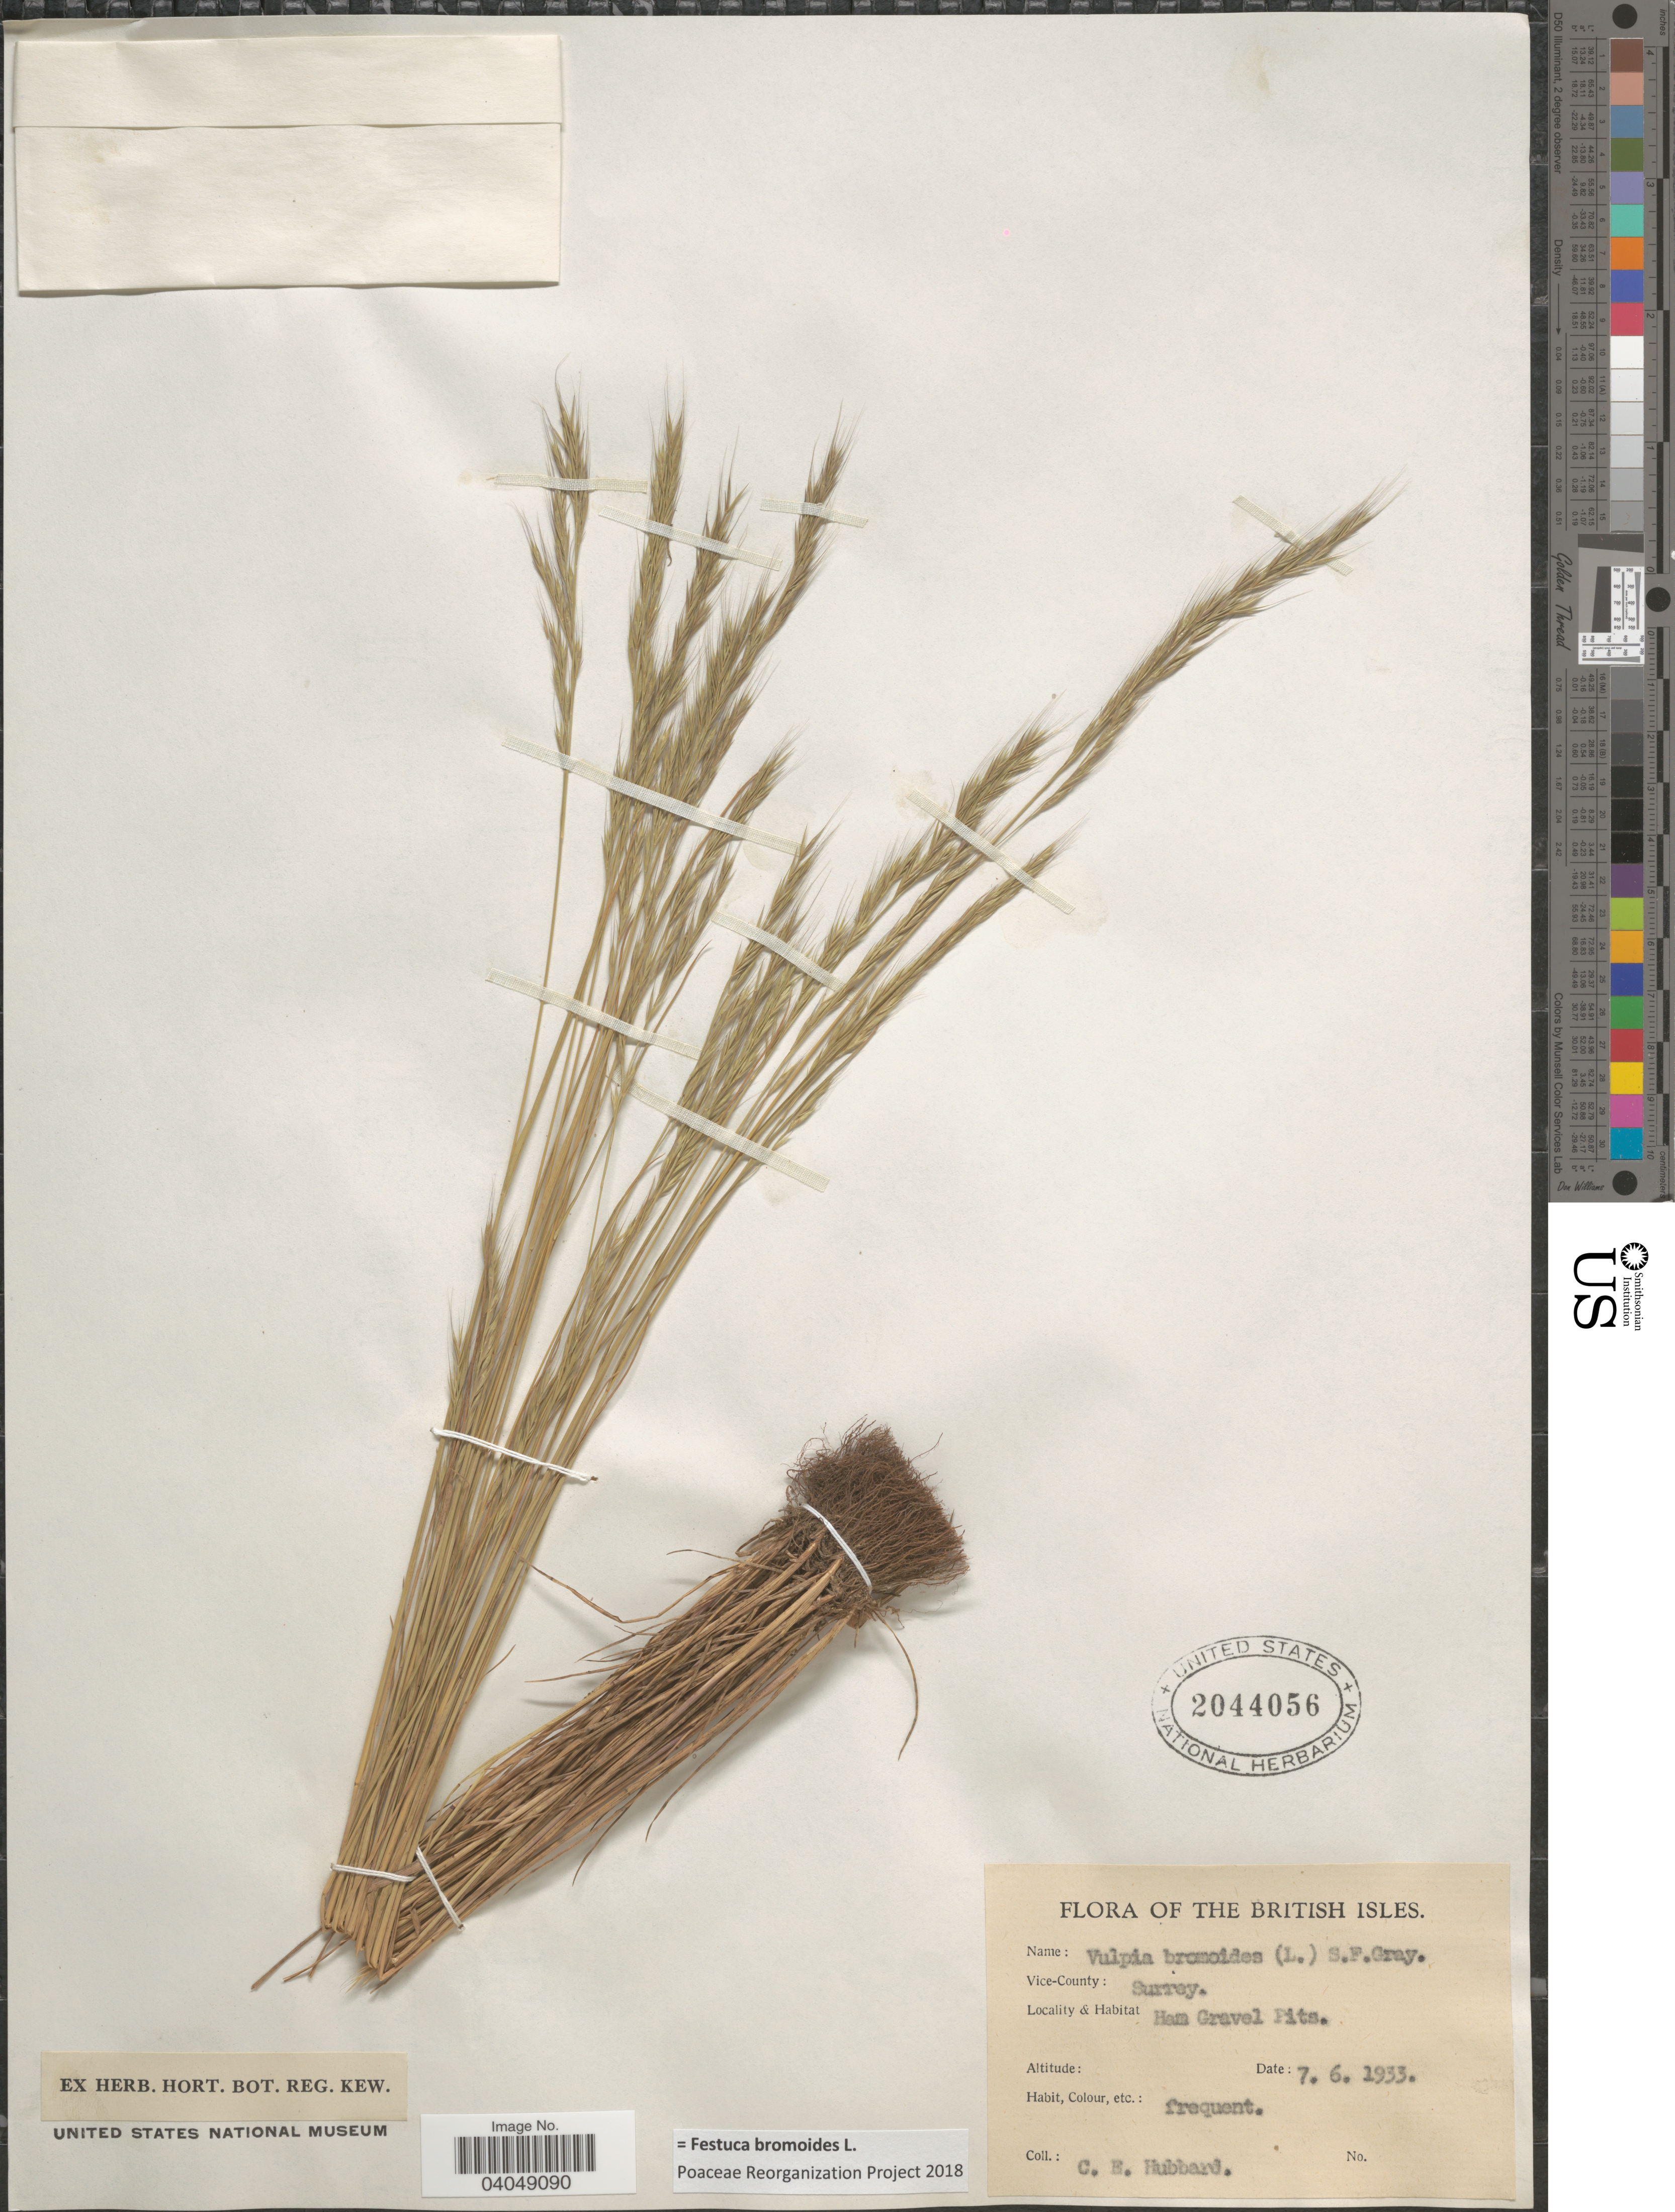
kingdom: Plantae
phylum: Tracheophyta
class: Liliopsida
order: Poales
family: Poaceae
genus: Festuca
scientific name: Festuca bromoides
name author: L.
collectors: C. E. Hubbard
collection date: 1933-06-07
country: United Kingdom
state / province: England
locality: British Isles. Vice-County: Surrey. Ham Gravel Pits.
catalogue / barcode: US 2044056